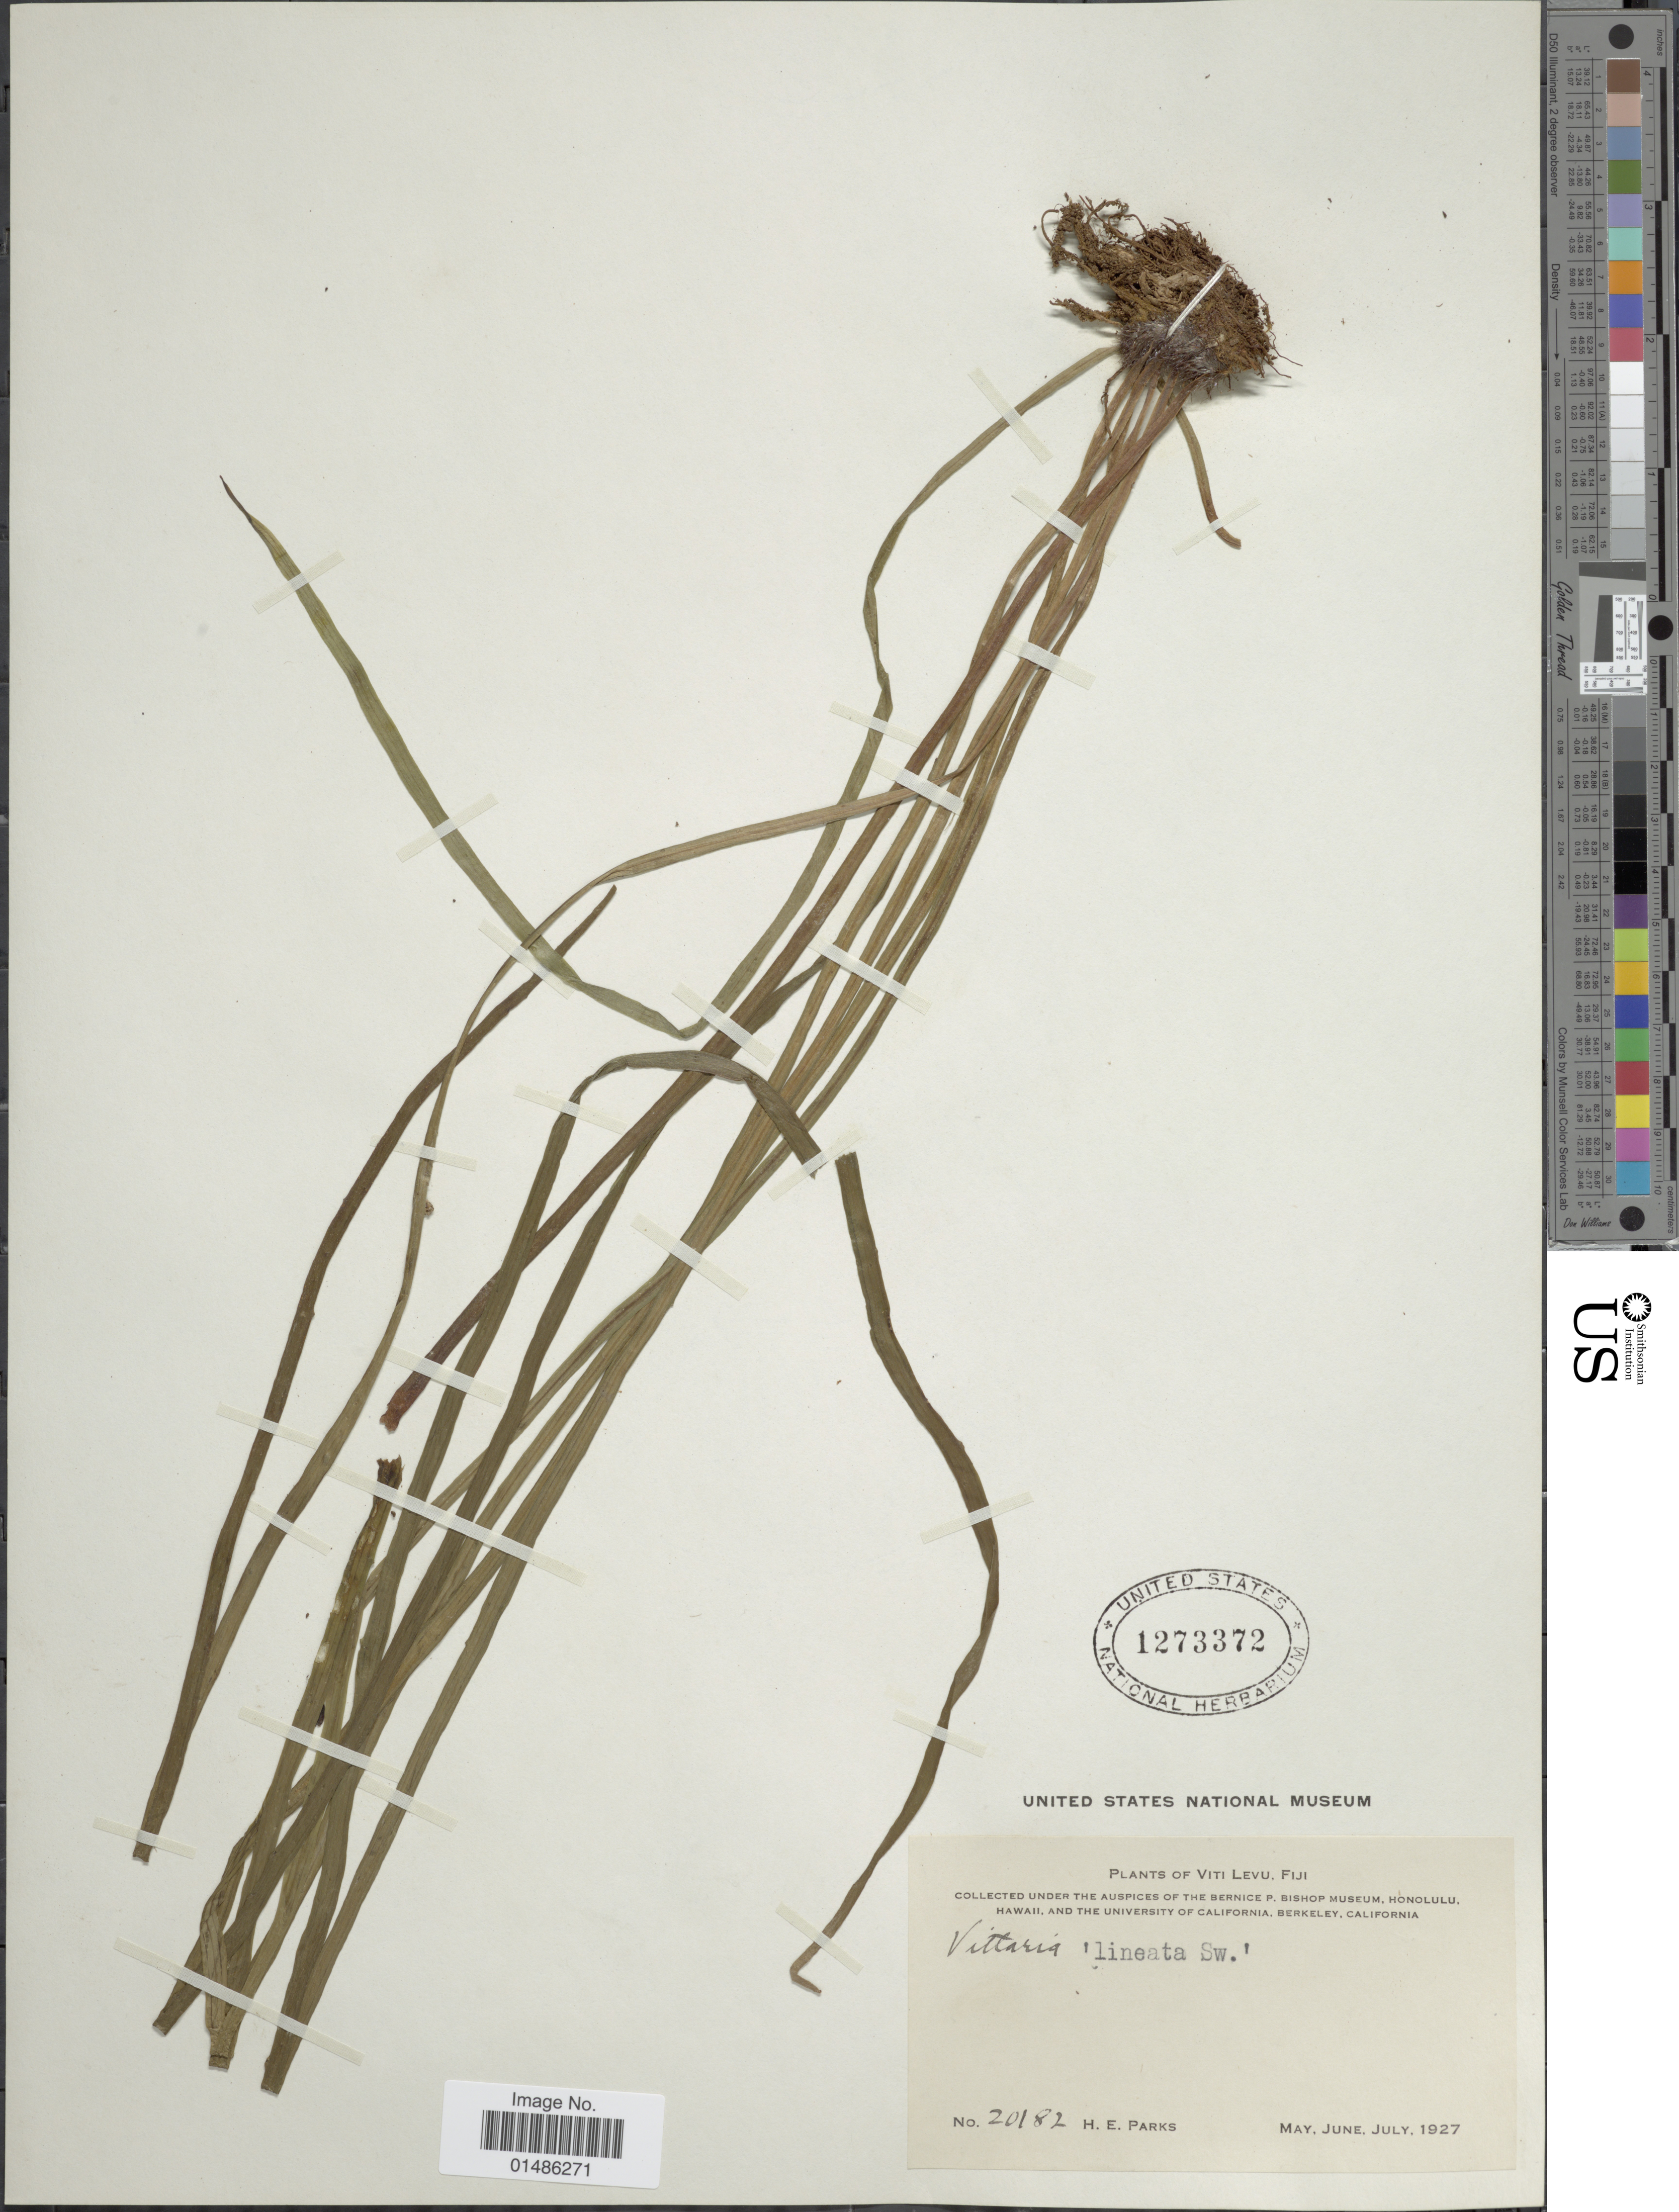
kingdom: Plantae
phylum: Tracheophyta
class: Polypodiopsida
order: Polypodiales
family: Pteridaceae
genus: Haplopteris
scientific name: Haplopteris elongata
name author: (Sw.) Crane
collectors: H. E. Parks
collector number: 20182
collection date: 1927-05/1927-07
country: Fiji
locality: Viti Levu.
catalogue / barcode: US 1273372